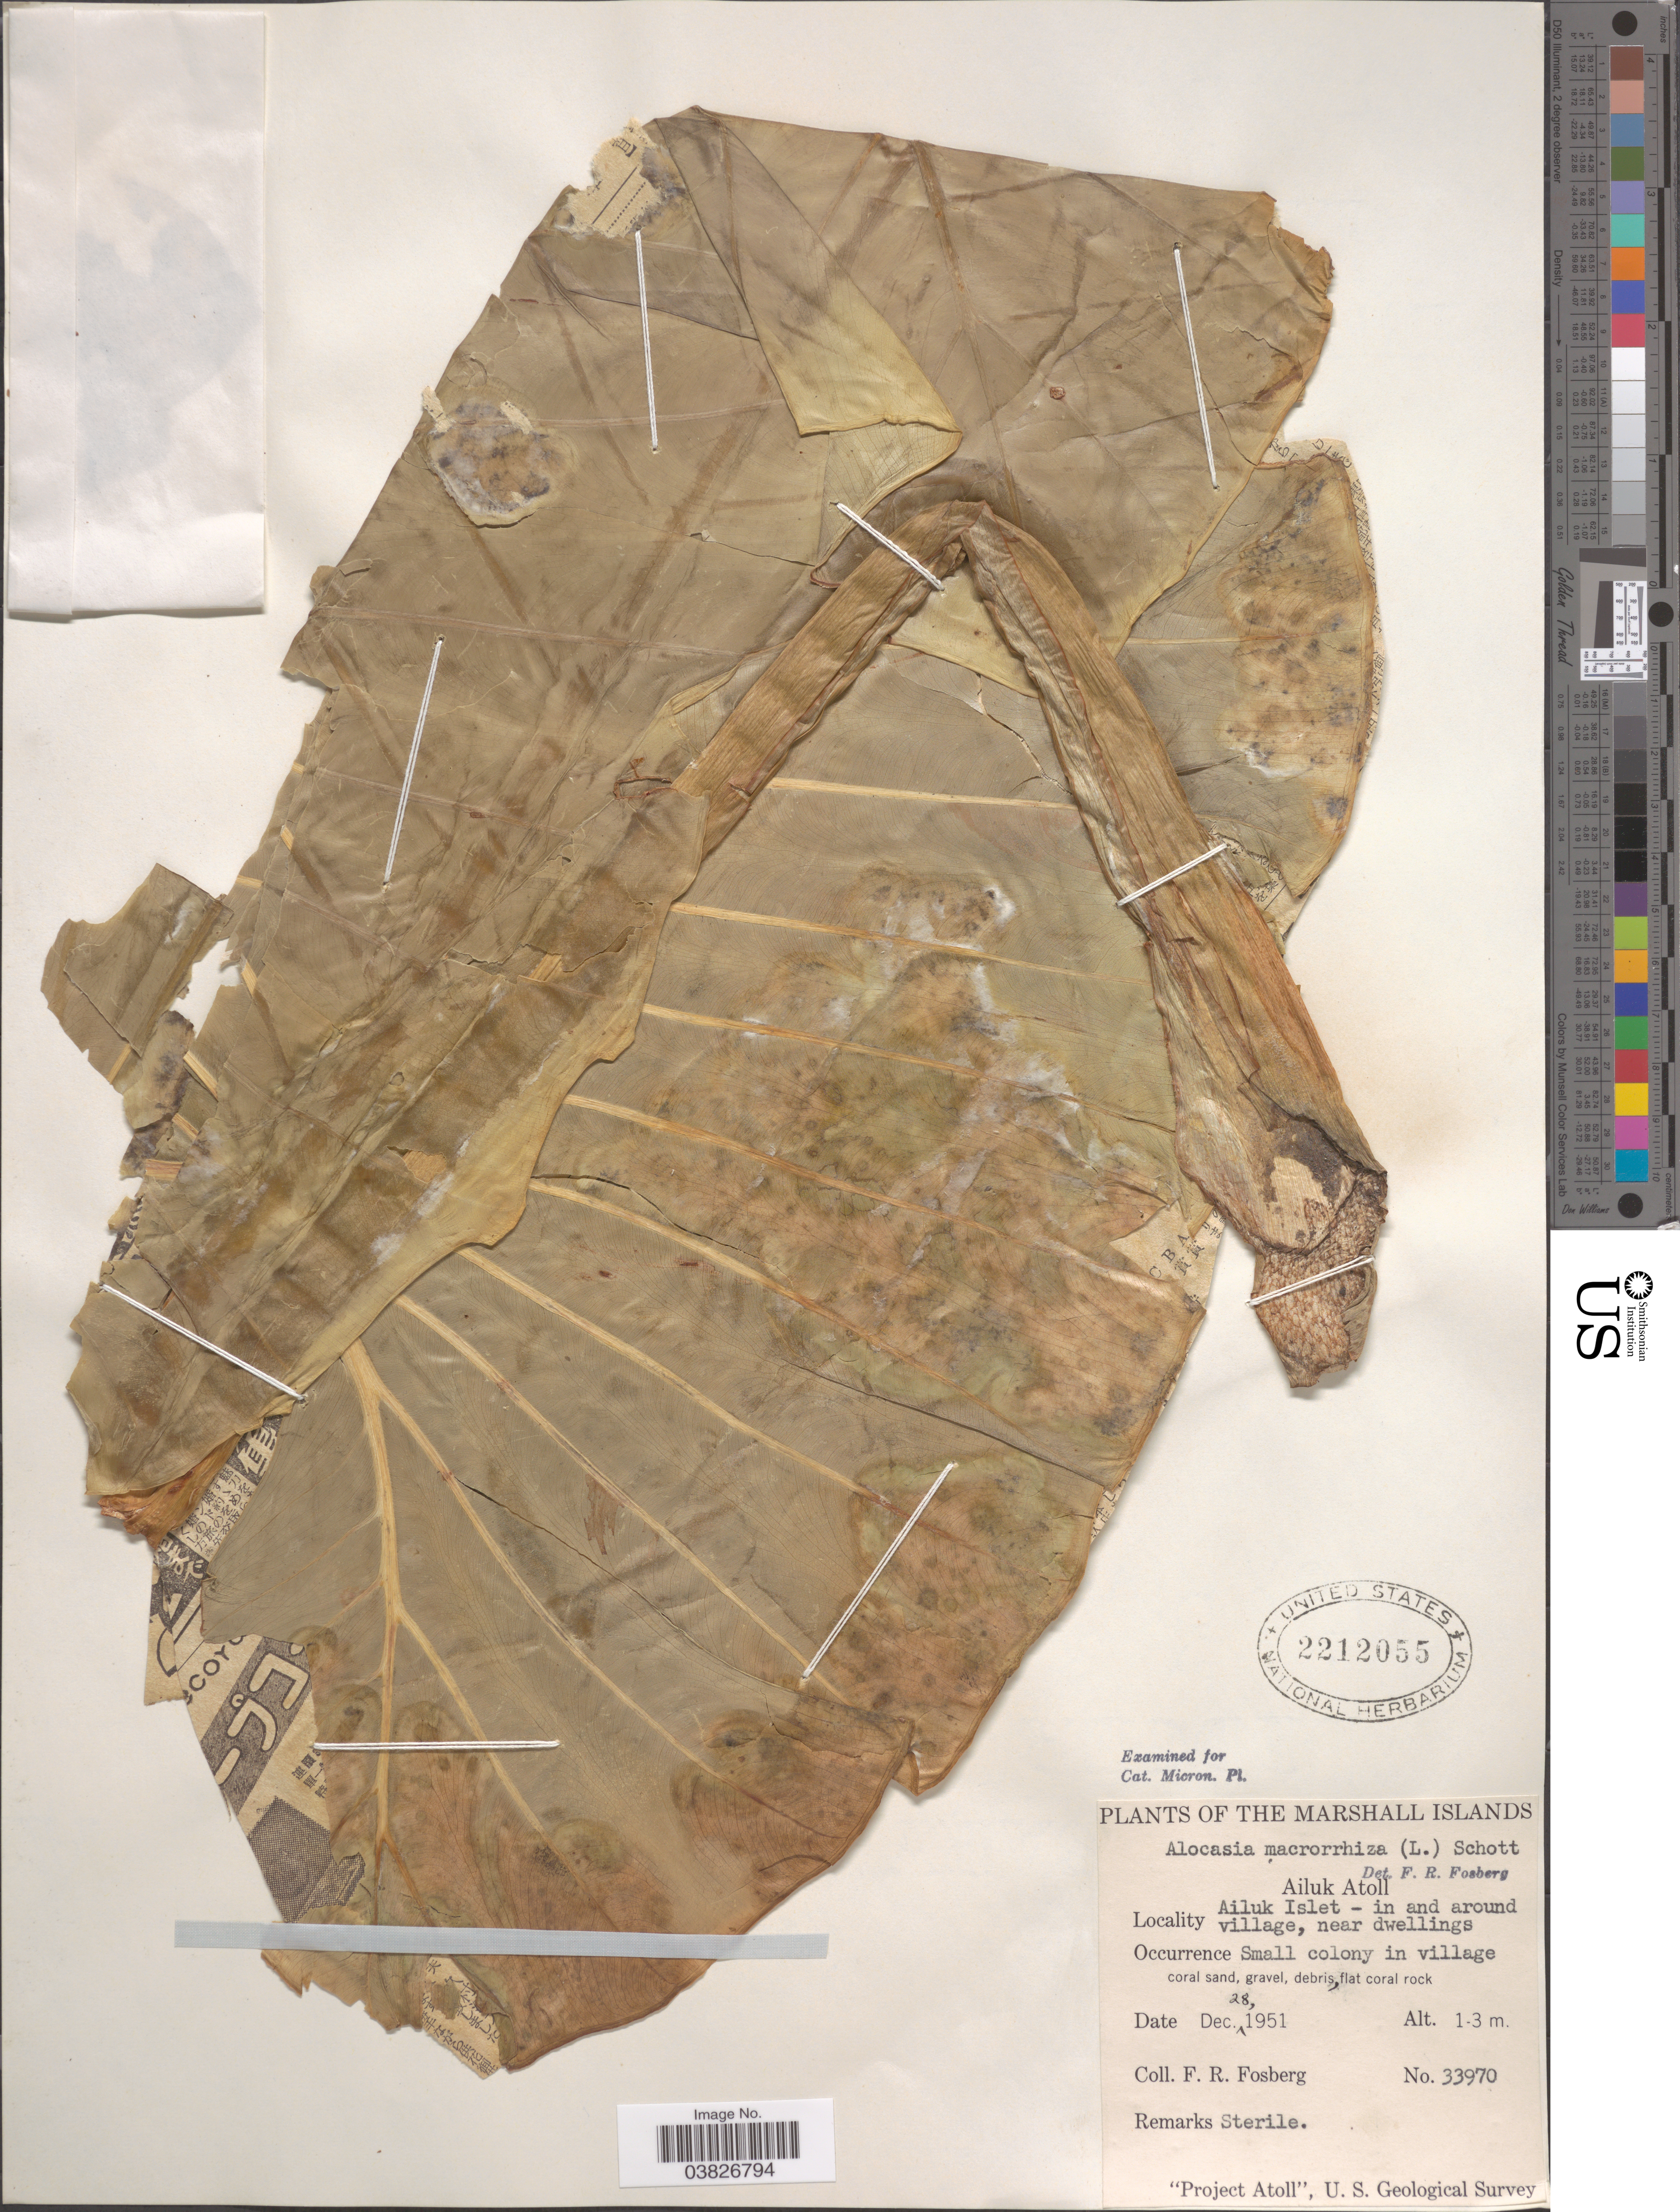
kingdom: Plantae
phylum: Tracheophyta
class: Liliopsida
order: Alismatales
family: Araceae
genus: Alocasia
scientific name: Alocasia macrorrhizos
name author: (L.) G. Don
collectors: F. R. Fosberg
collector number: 33970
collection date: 1951-12-28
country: Marshall Islands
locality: Ailuk Atoll. Ailuk Islet - in and around village, near dwellings.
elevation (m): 1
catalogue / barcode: US 2212055